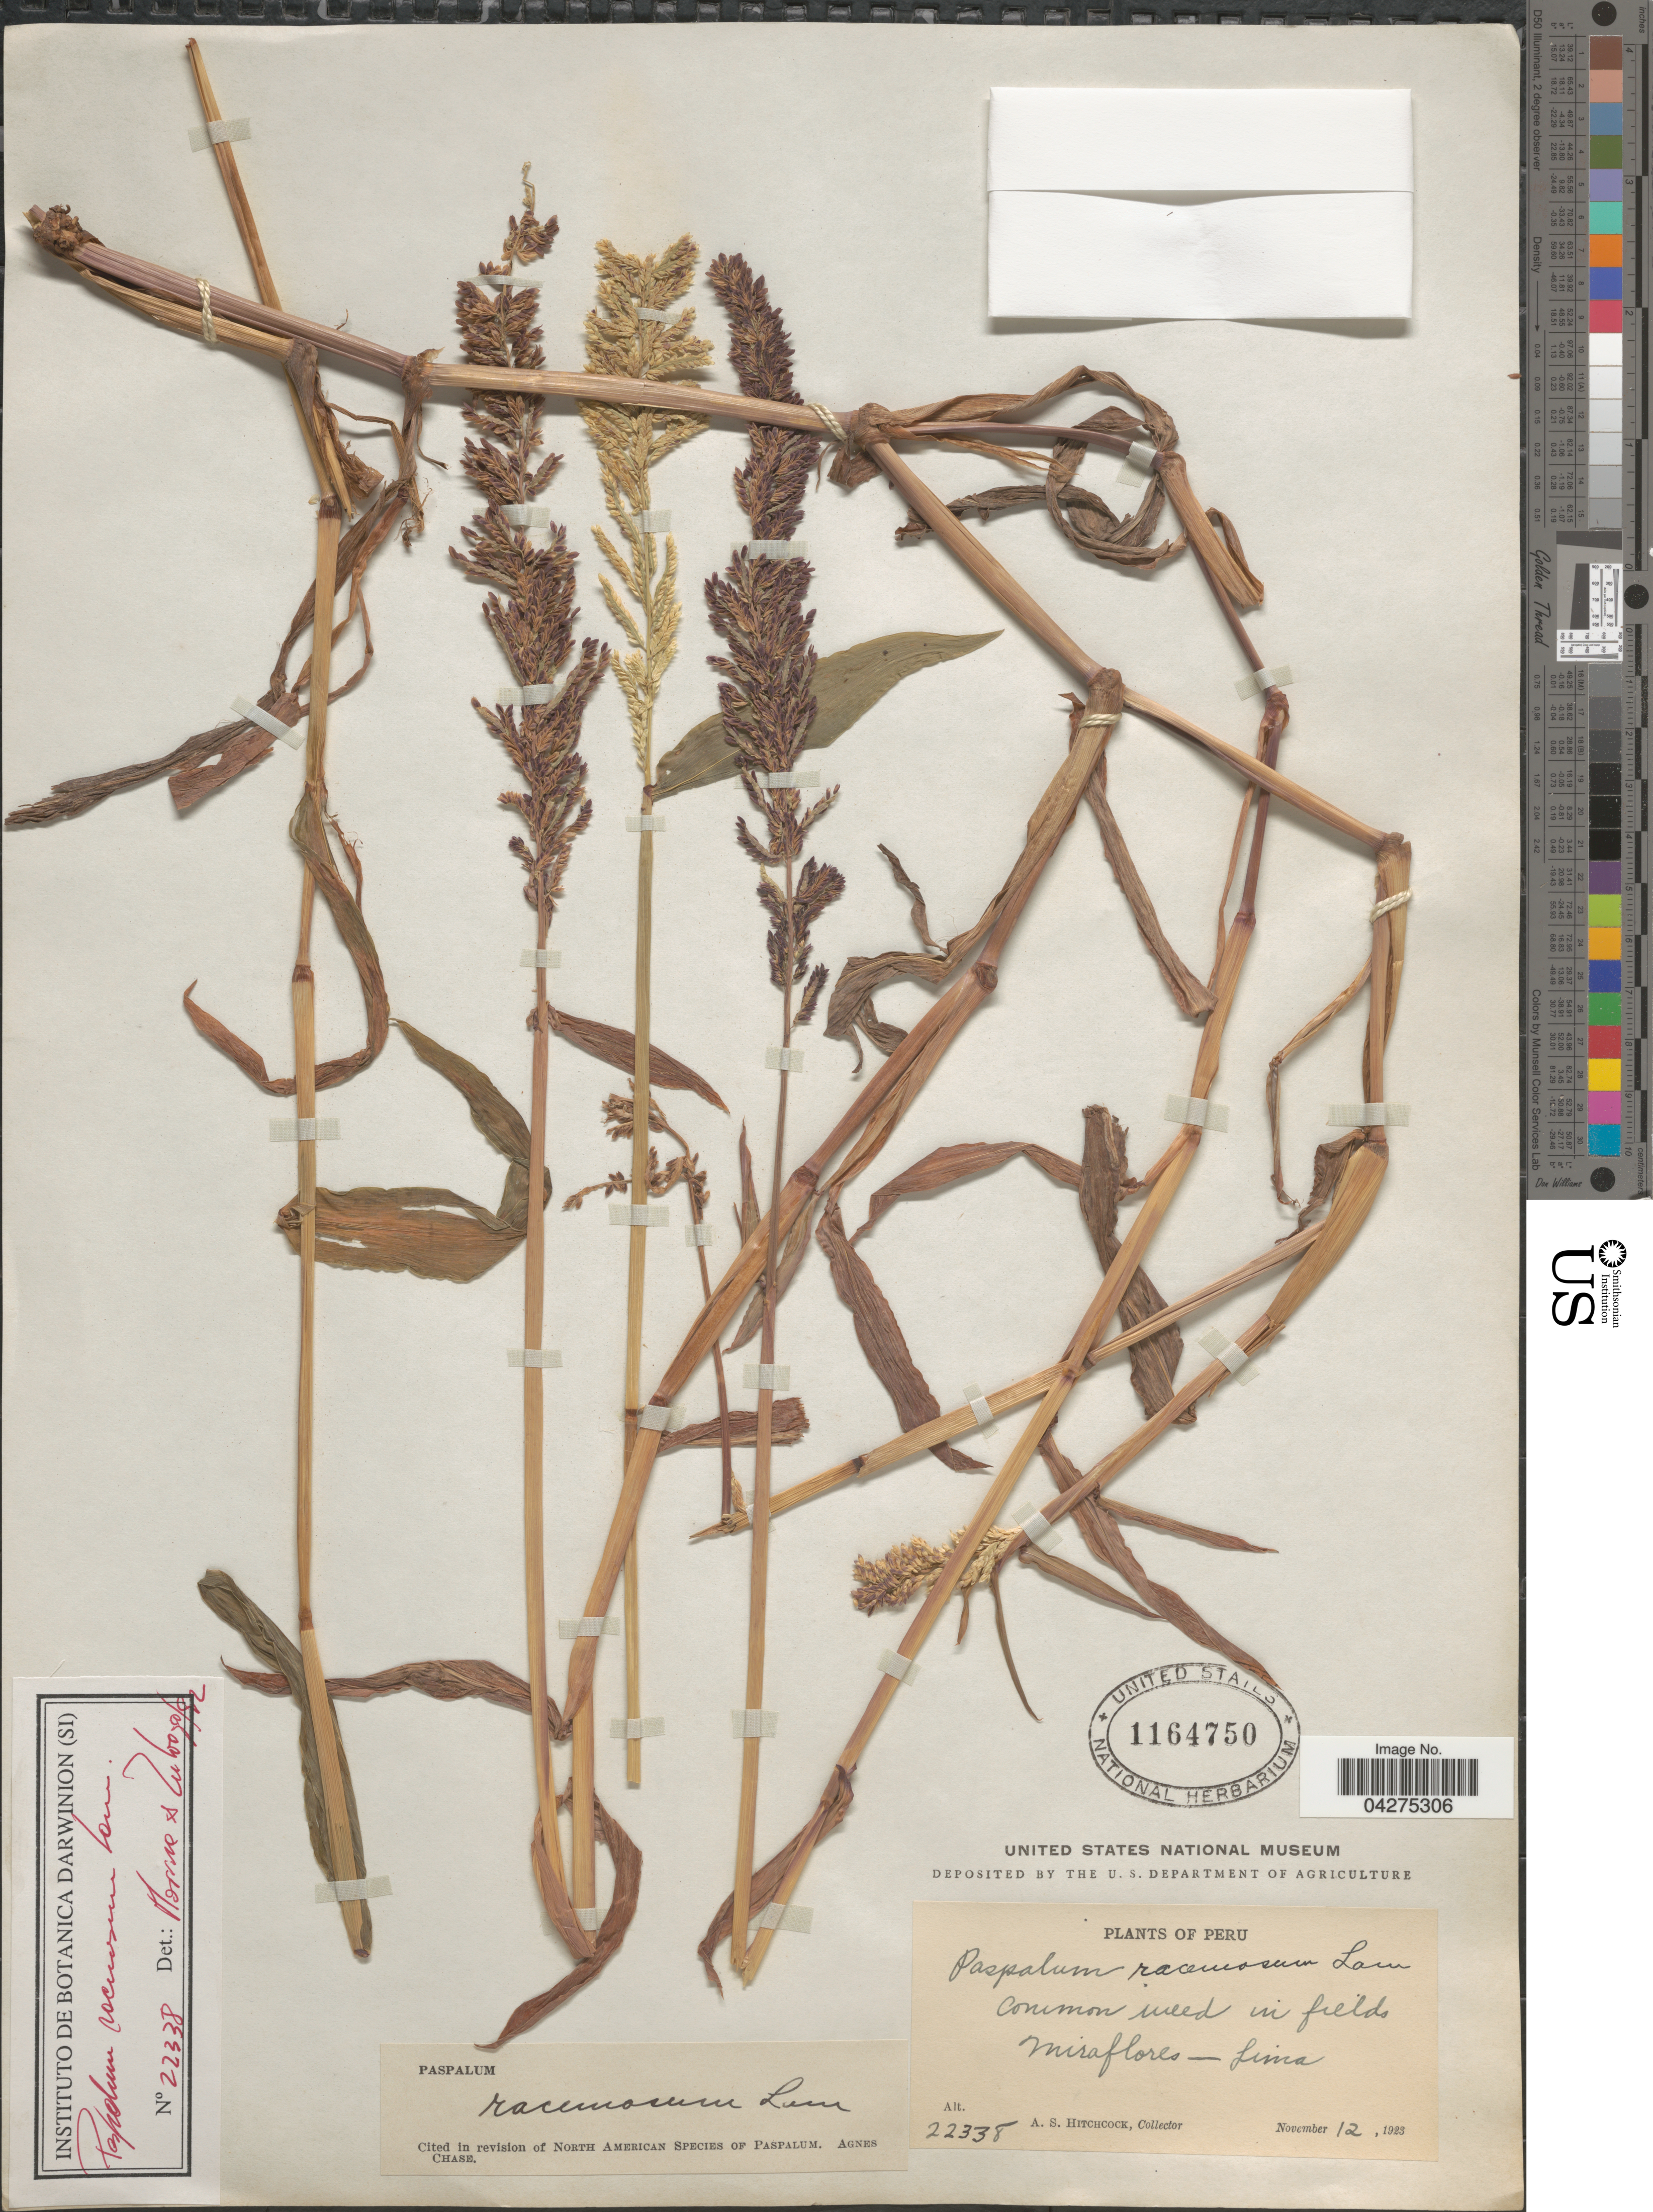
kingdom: Plantae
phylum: Tracheophyta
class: Liliopsida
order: Poales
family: Poaceae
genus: Paspalum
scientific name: Paspalum racemosum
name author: Lam.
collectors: A. S. Hitchcock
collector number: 22338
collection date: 1923-11-12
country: Peru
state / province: Lima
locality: Common weed in fields Miraflores.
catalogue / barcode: US 1164750